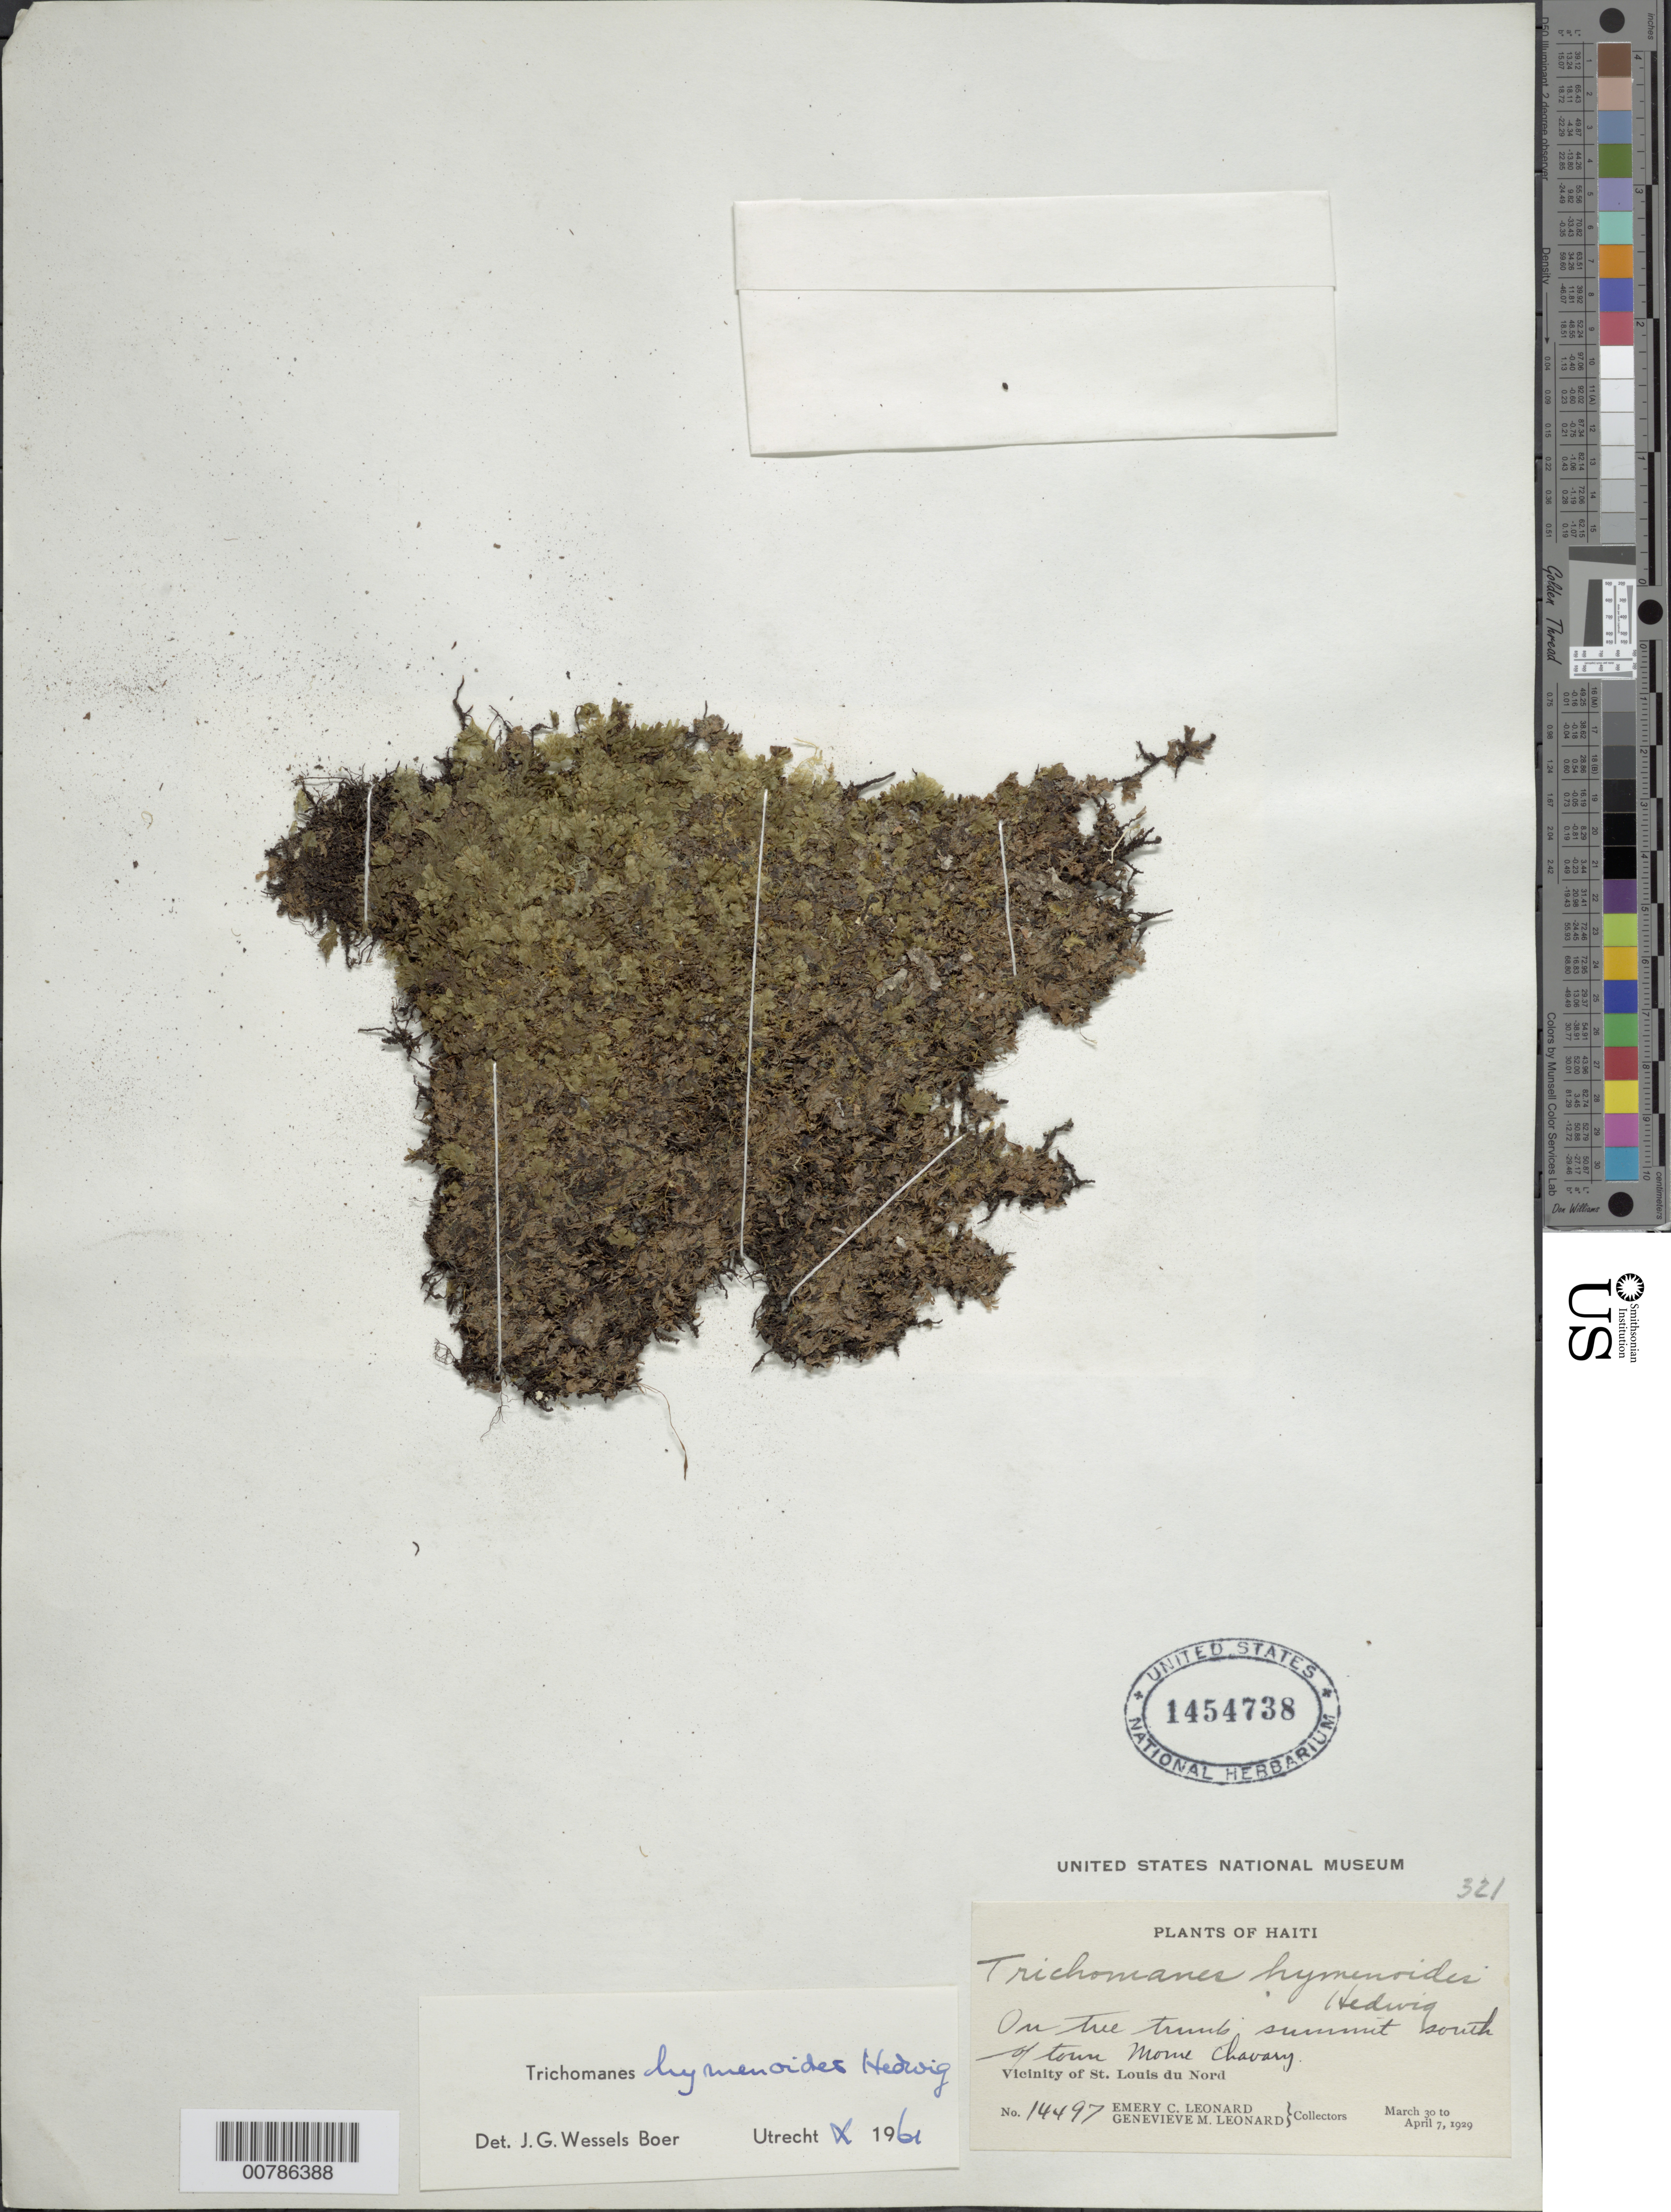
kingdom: Plantae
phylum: Tracheophyta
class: Polypodiopsida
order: Hymenophyllales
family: Hymenophyllaceae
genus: Didymoglossum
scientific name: Didymoglossum hymenoides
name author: (Hedw.) Copel.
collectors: E. C. Leonard & G. M. Leonard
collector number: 14497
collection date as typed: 30 Mar 1929 07 Apr 1929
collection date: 1929-03-30/1929-04-07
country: Haiti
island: Hispaniola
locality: St. Louis du Nord, vicinity, Morne Chavary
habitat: On tree trunk, summit S of town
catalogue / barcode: US 1454738